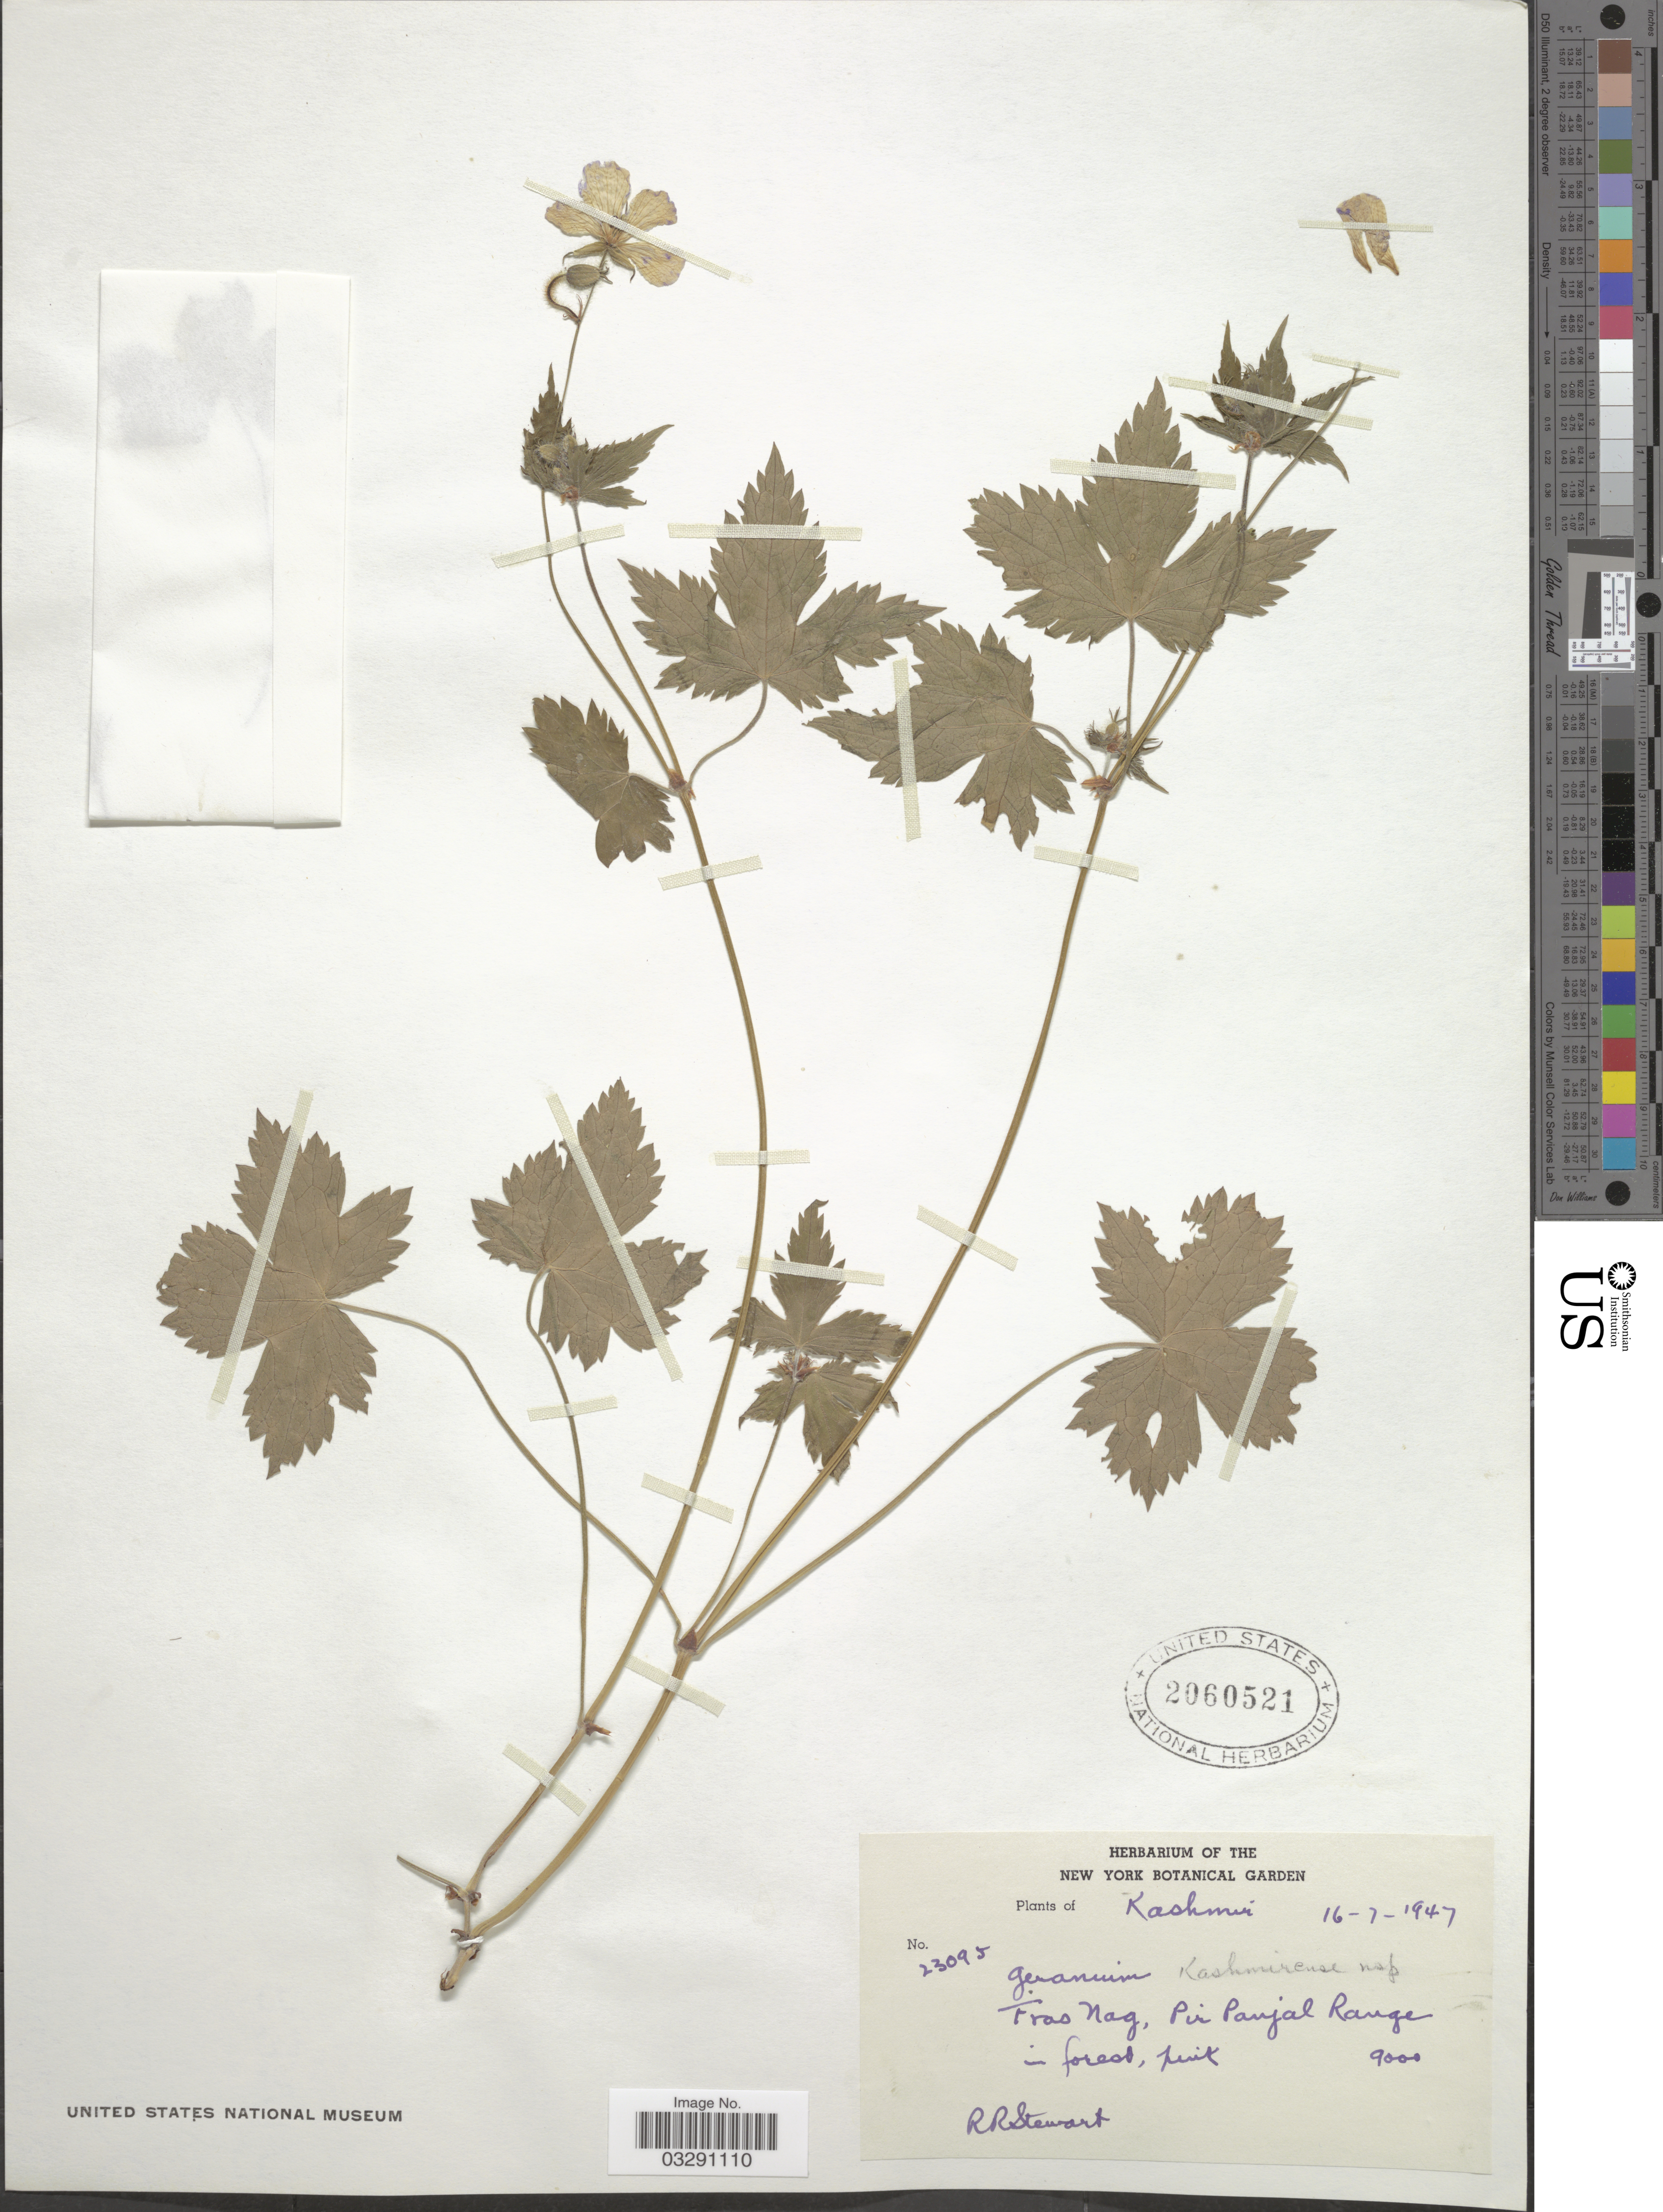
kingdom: Plantae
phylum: Tracheophyta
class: Magnoliopsida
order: Geraniales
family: Geraniaceae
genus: Geranium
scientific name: Geranium kashmirense ined.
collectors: R. Stewart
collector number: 23095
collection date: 1947-07-16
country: India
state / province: Jammu and Kashmir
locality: Kashmir. Fras Nag, Pir Panjal Range.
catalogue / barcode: US 2060521